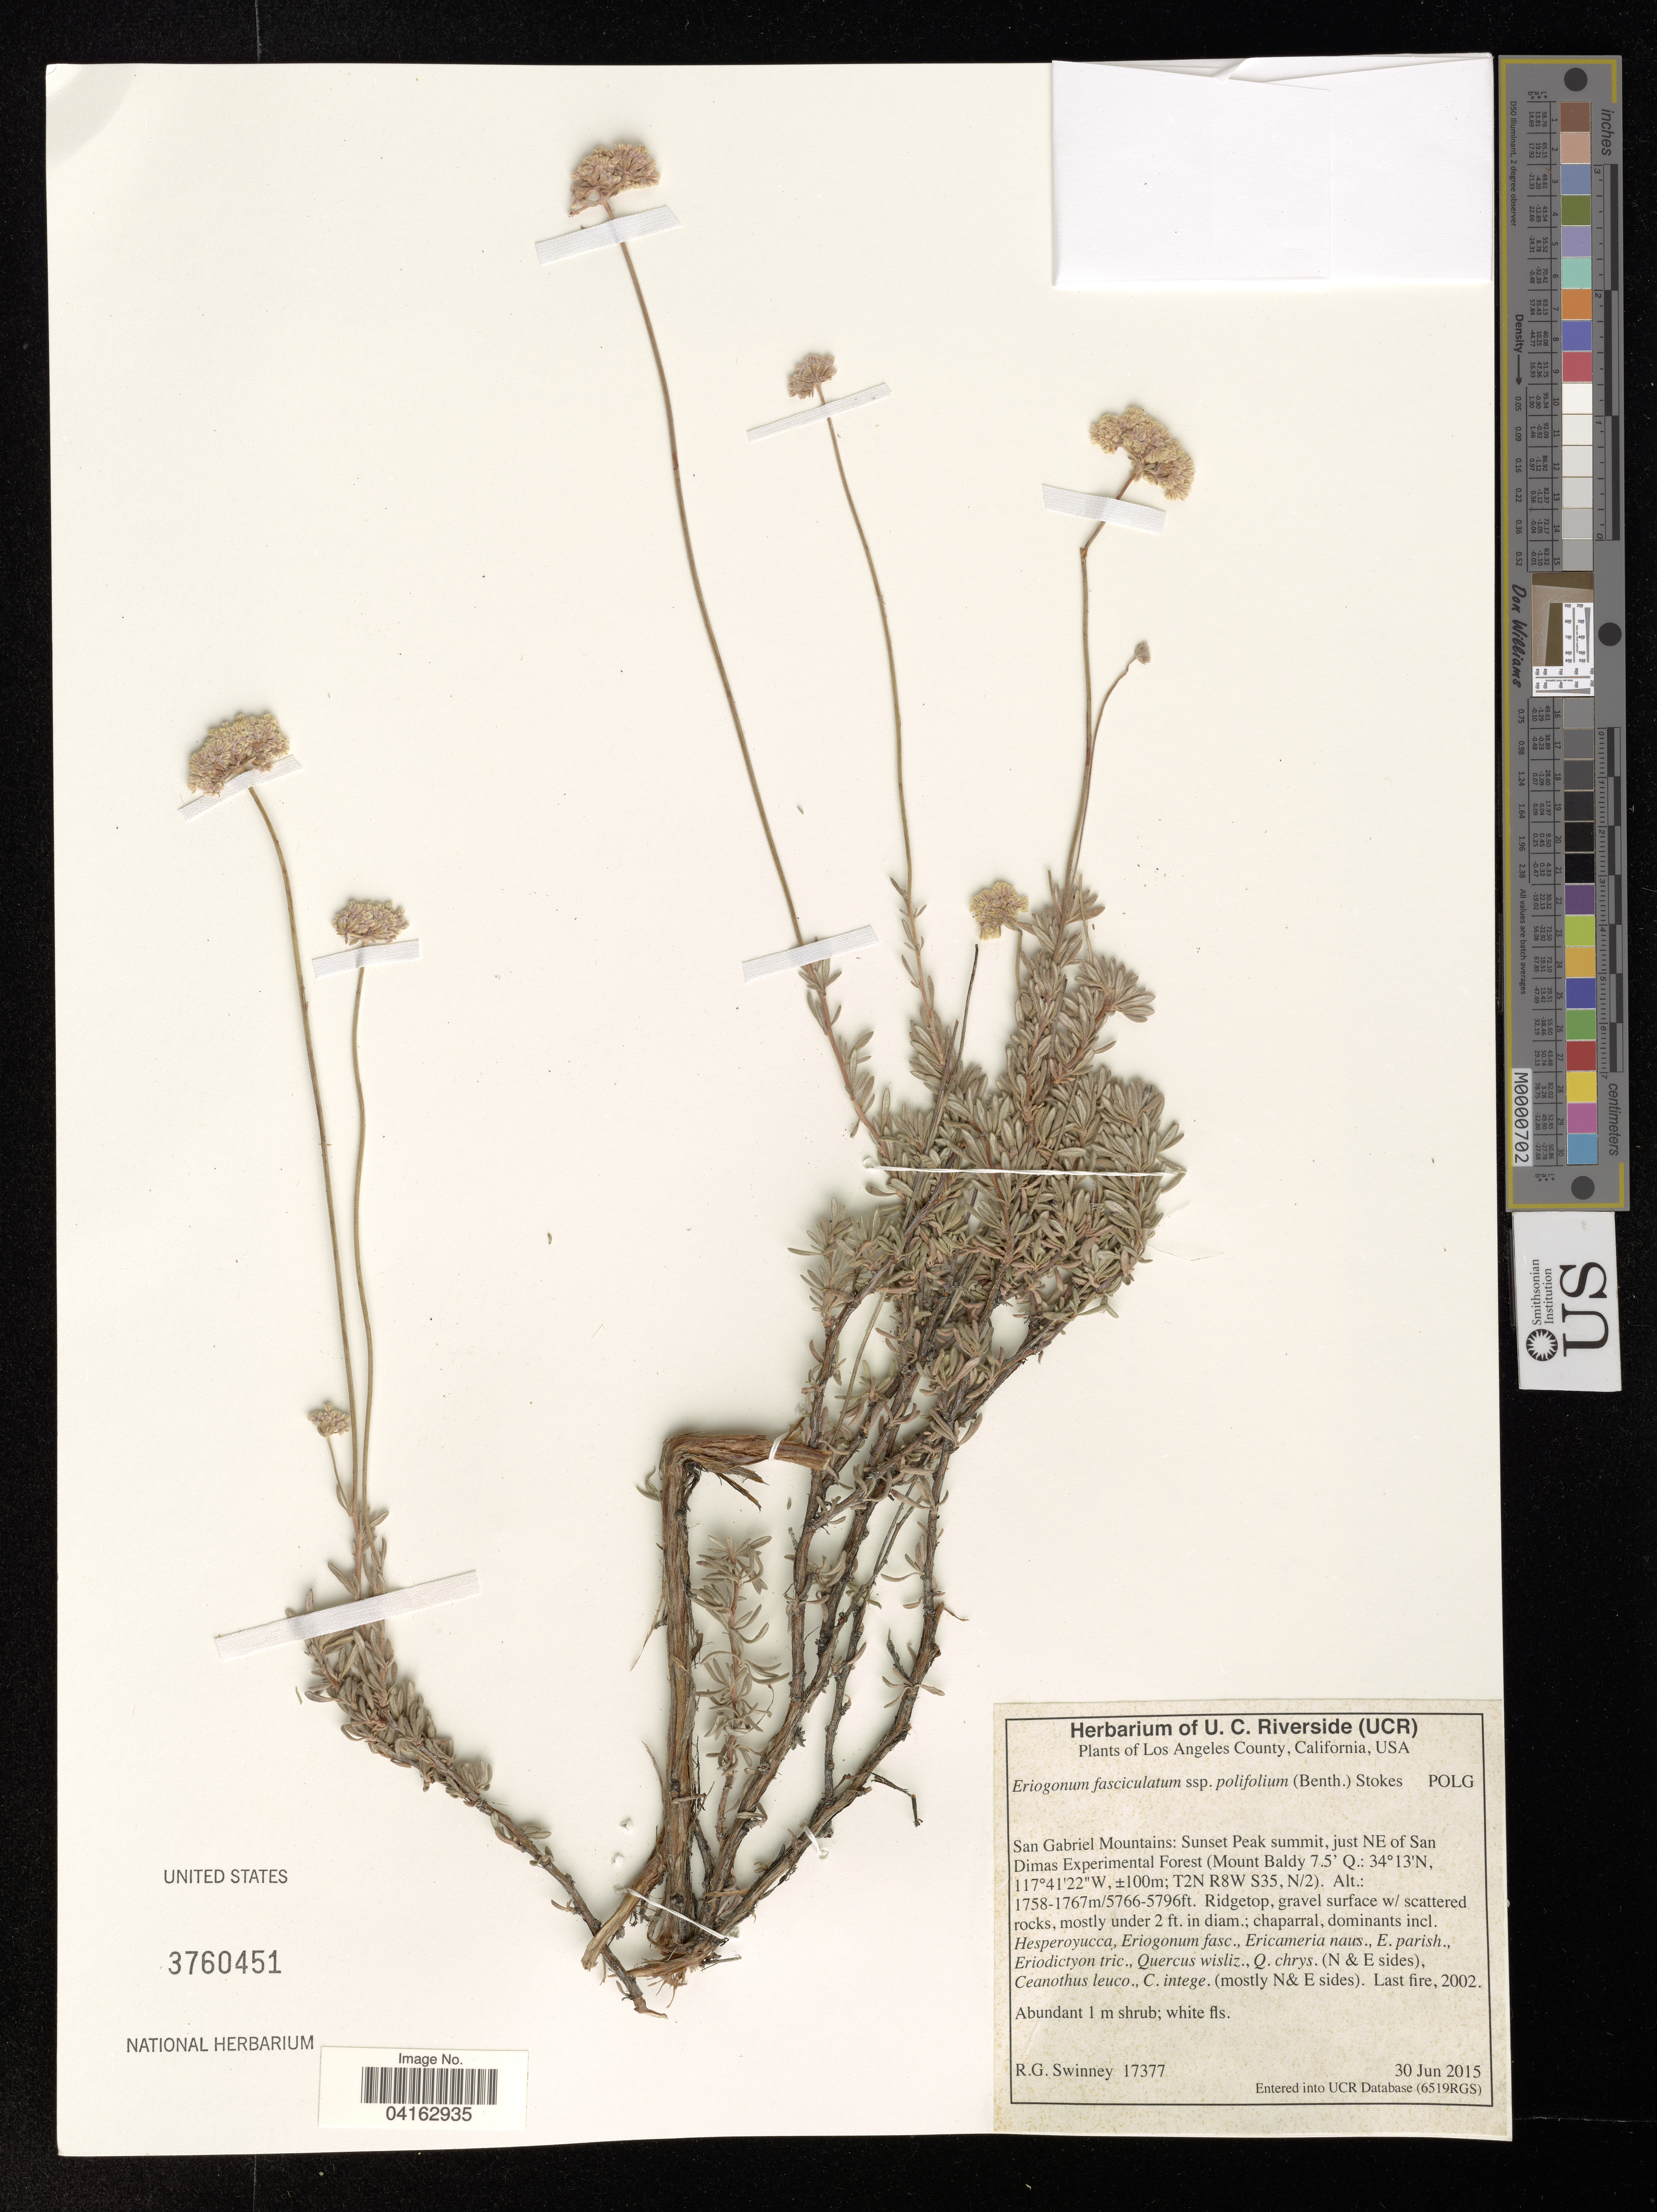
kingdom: Plantae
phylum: Tracheophyta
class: Magnoliopsida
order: Caryophyllales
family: Polygonaceae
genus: Eriogonum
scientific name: Eriogonum fasciculatum var. polifolium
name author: (Benth.) Torr. & A. Gray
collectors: R. Swinney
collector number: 17377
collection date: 2015-06-30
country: United States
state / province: California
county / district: San Gabriel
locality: San Gabriel Mountains: Sunset Peak summit, just NE of San Dimas Experimental Forest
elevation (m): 1758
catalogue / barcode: US 3760451